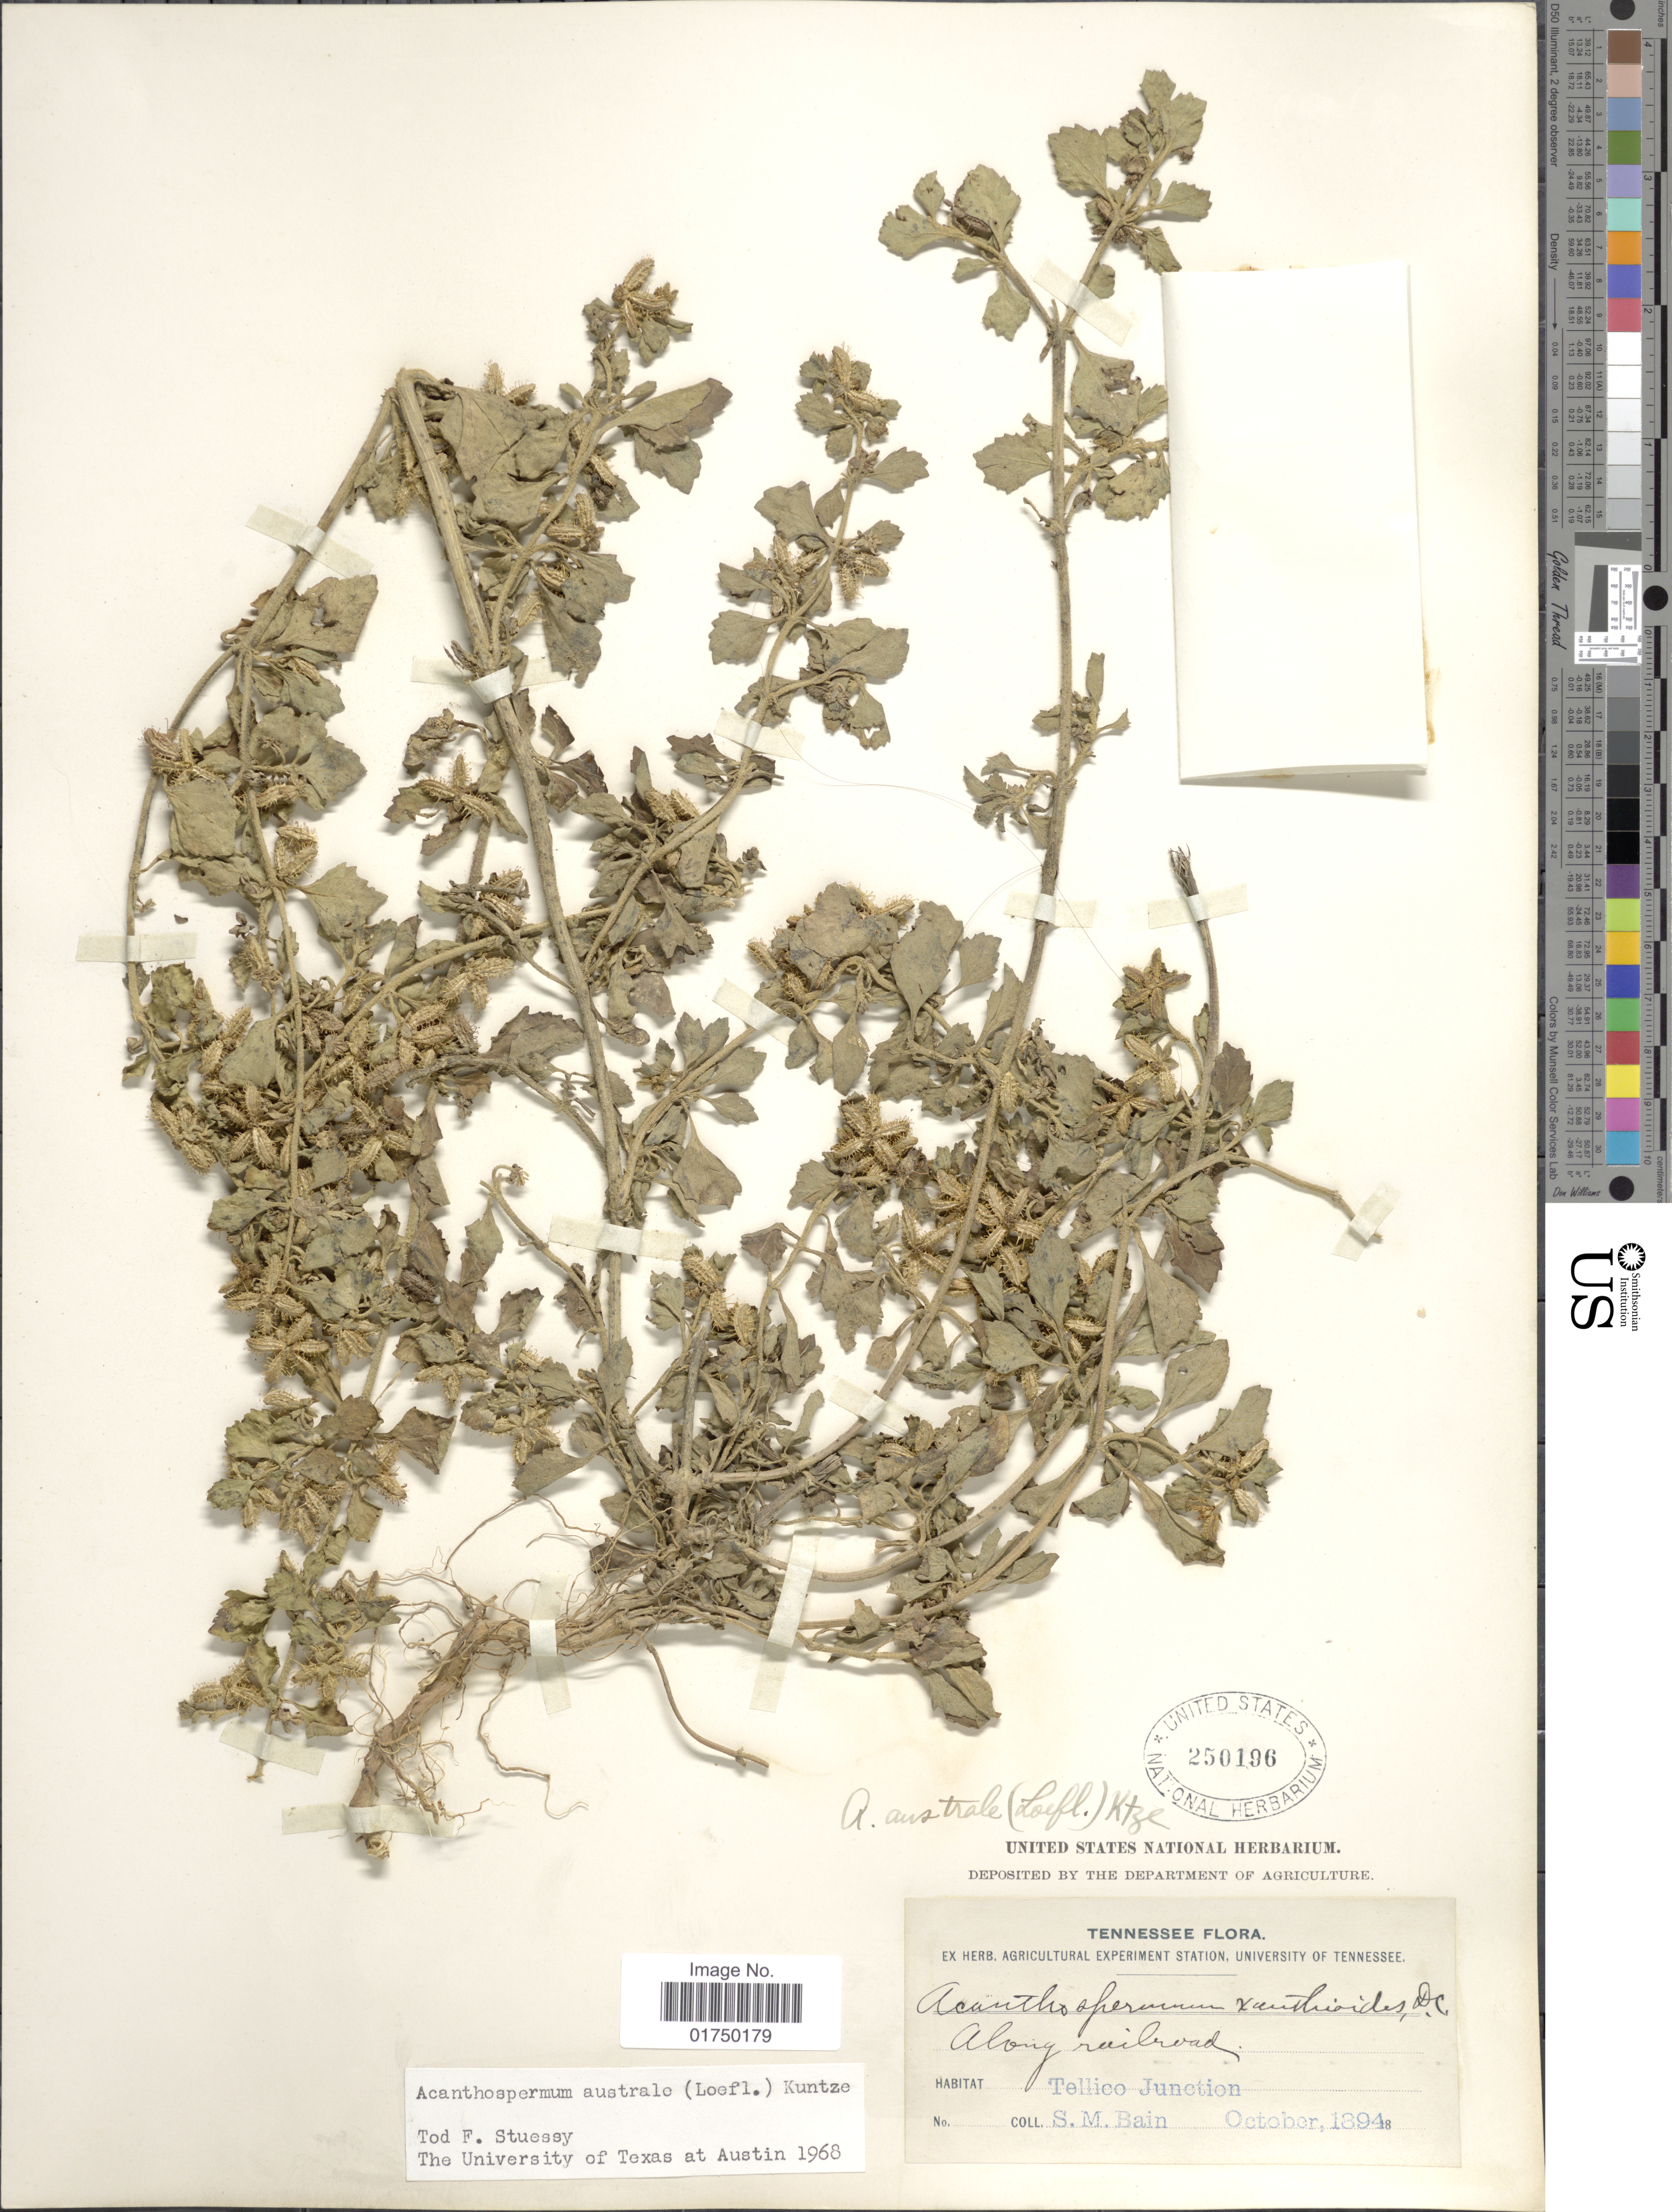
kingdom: Plantae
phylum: Tracheophyta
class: Magnoliopsida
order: Asterales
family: Asteraceae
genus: Acanthospermum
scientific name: Acanthospermum australe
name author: (Loefl.) Kuntze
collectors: S. M. Bain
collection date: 1894-10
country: United States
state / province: Tennessee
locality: Along railroad. Tellico Junction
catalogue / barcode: US 250196